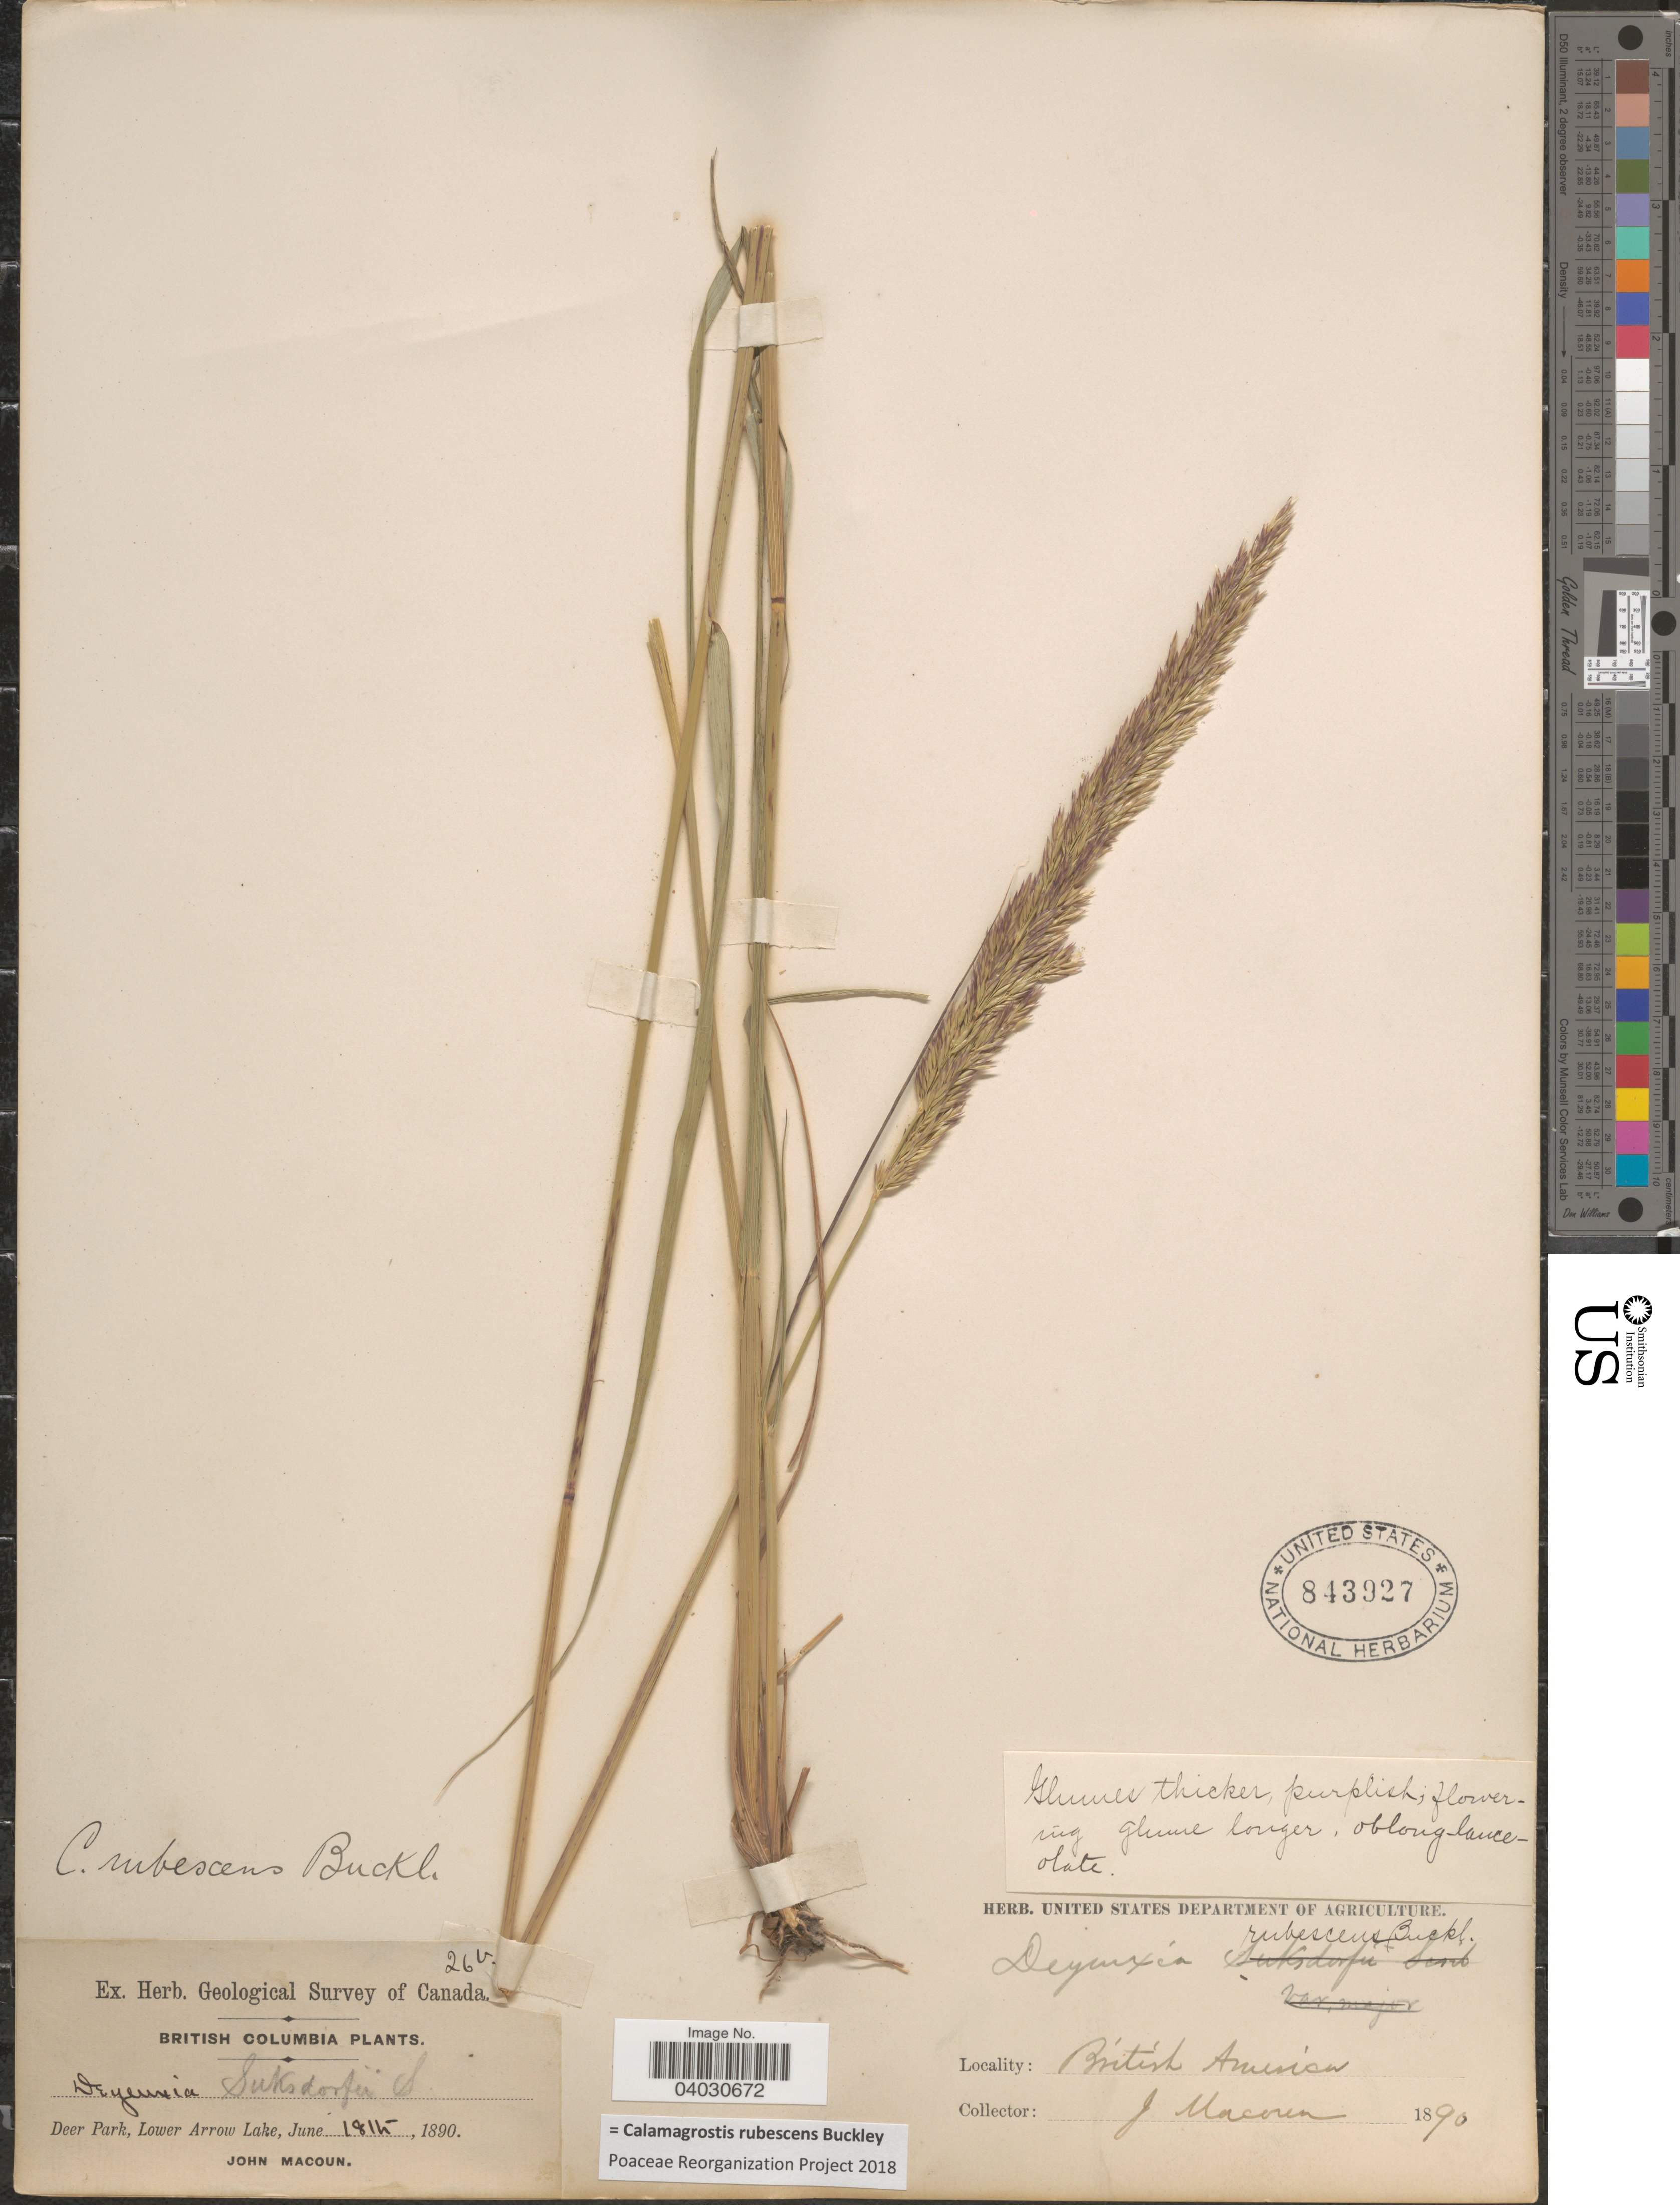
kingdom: Plantae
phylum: Tracheophyta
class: Liliopsida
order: Poales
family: Poaceae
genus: Calamagrostis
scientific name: Calamagrostis rubescens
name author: Buckley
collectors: J. Macoun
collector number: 26v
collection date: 1890-06-18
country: Canada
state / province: British Columbia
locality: Deer Park, Lower Arrow Lake. British America.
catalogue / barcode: US 843927